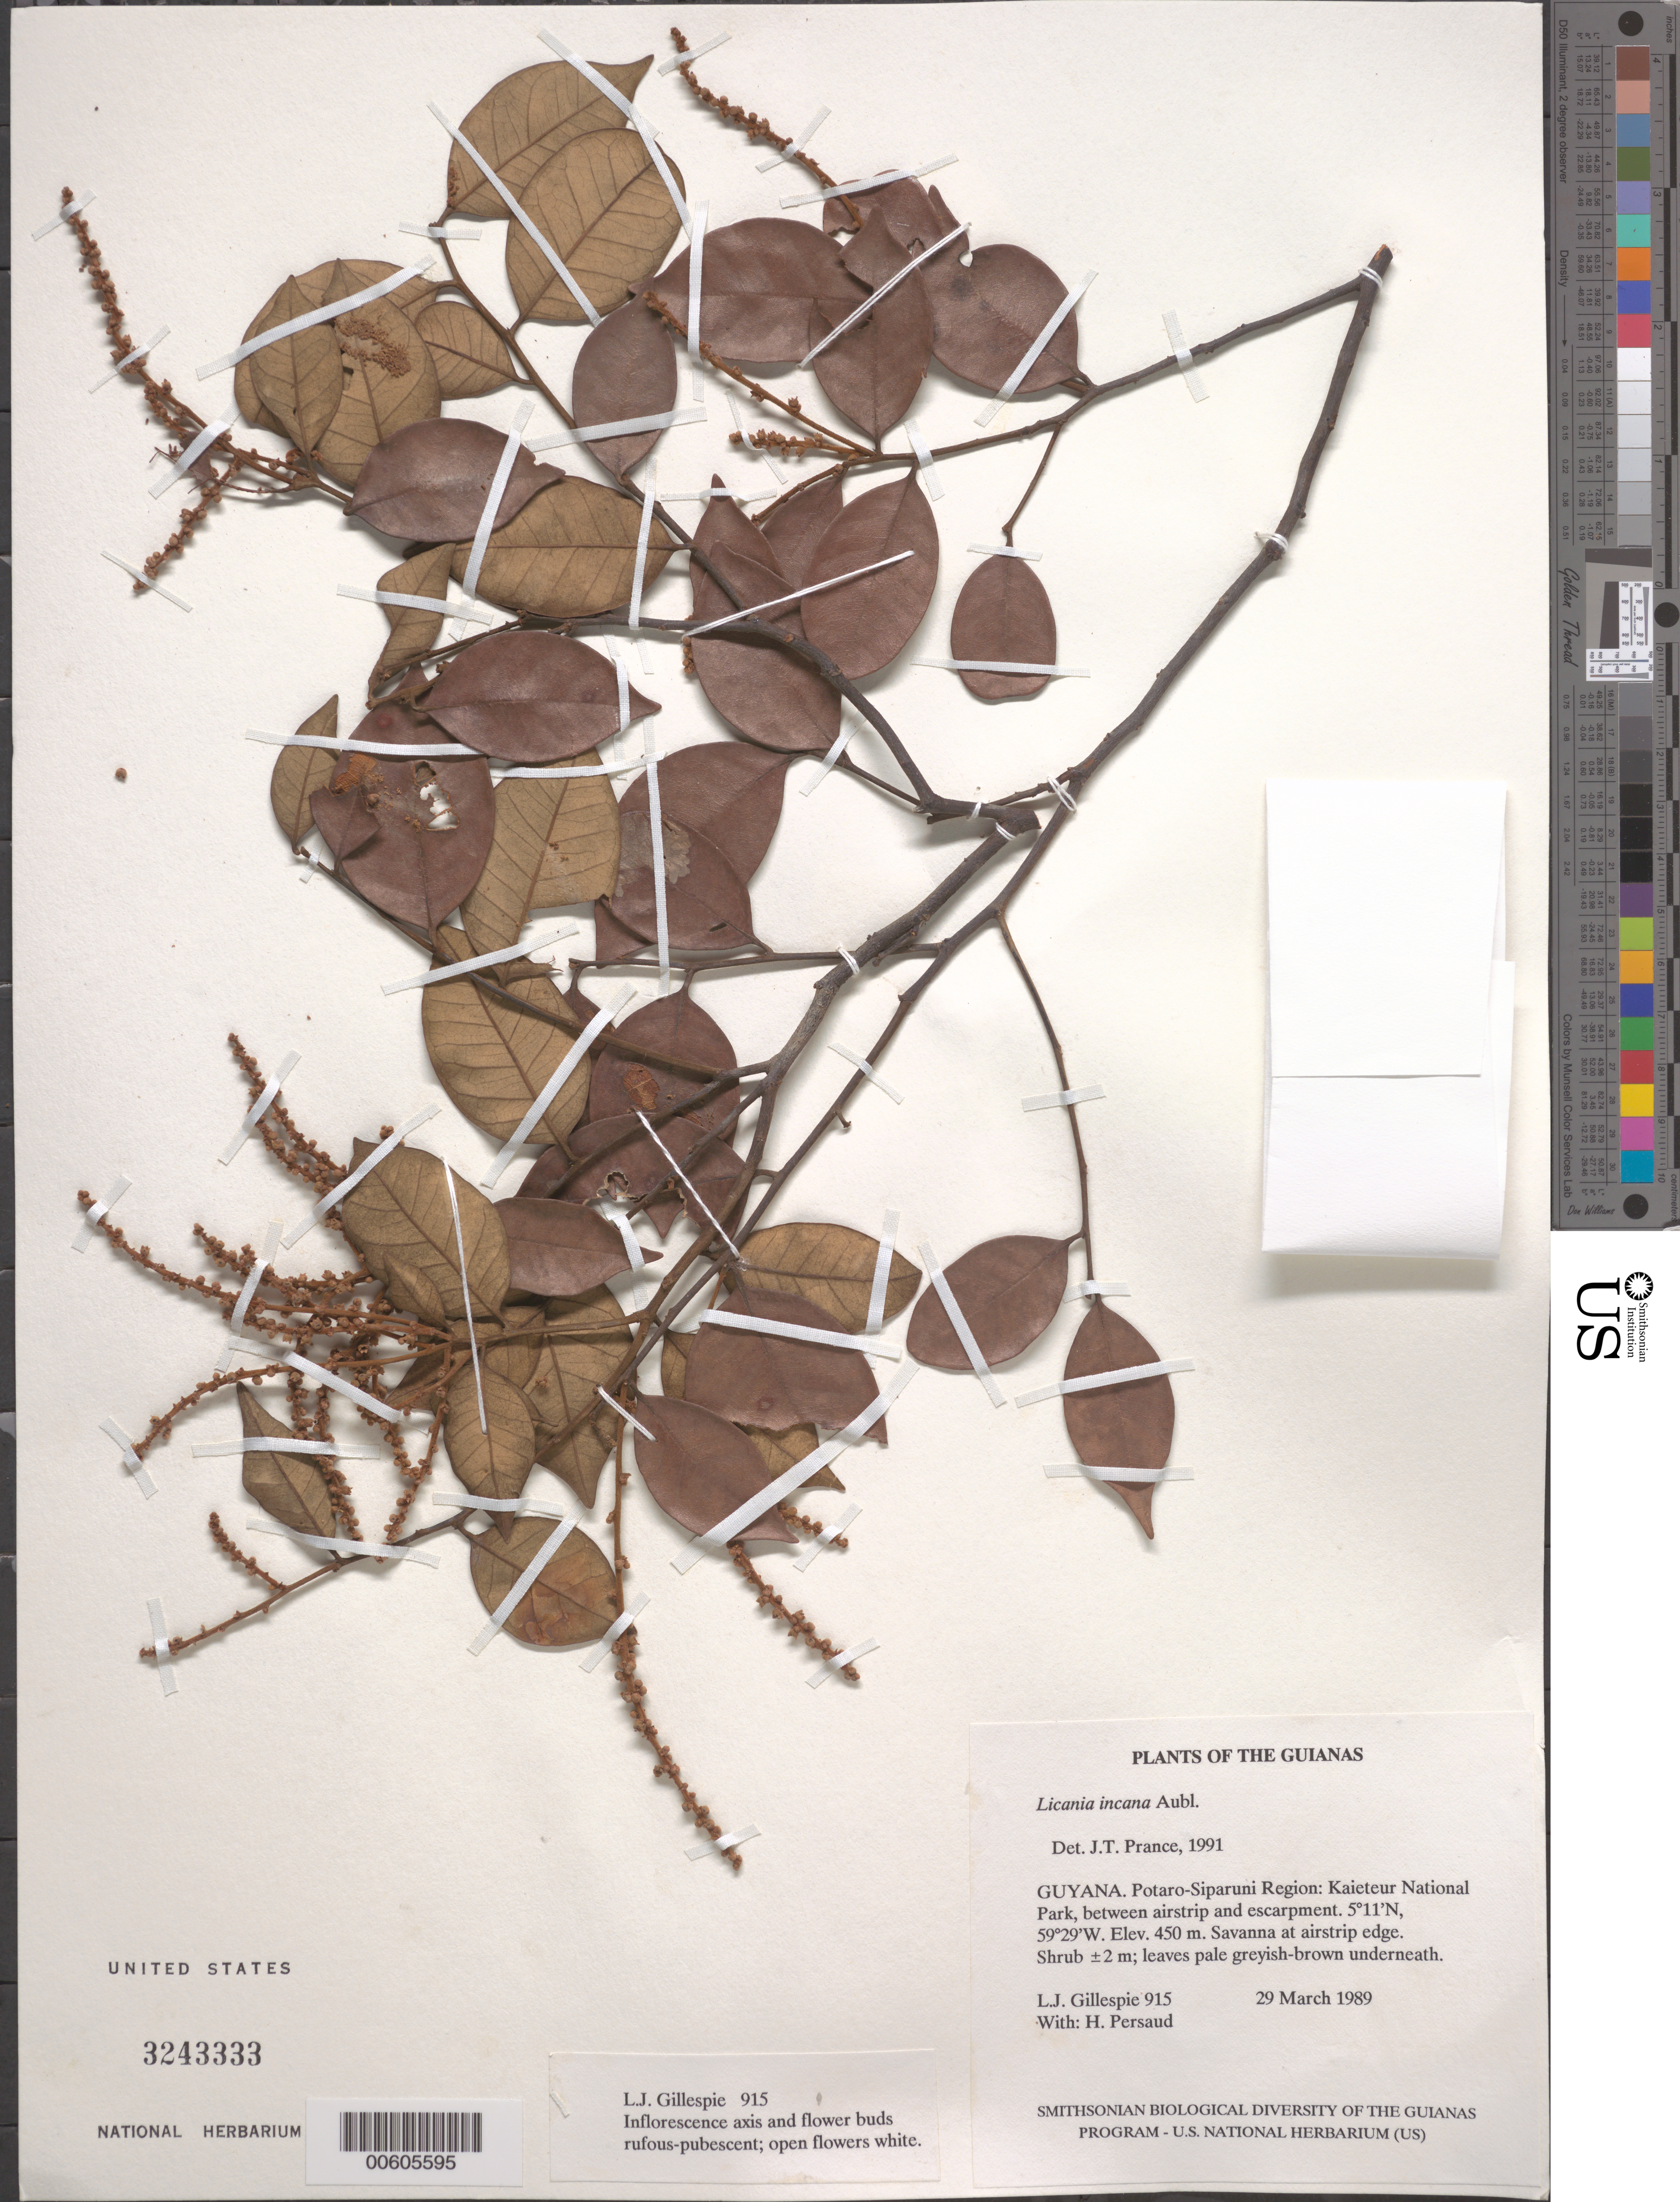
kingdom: Plantae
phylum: Tracheophyta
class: Magnoliopsida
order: Malpighiales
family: Chrysobalanaceae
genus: Licania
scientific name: Licania incana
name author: Aubl.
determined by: Prance, G. T.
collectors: L. J. Gillespie & H. Persaud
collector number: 915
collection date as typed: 29 March 1989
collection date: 1989-03-29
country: Guyana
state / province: Potaro-Siparuni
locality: Kaieteur National Park, between airstrip and escarpment. ENE of airstrip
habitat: Savanna at airstrip edge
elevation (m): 450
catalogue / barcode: US 3243333